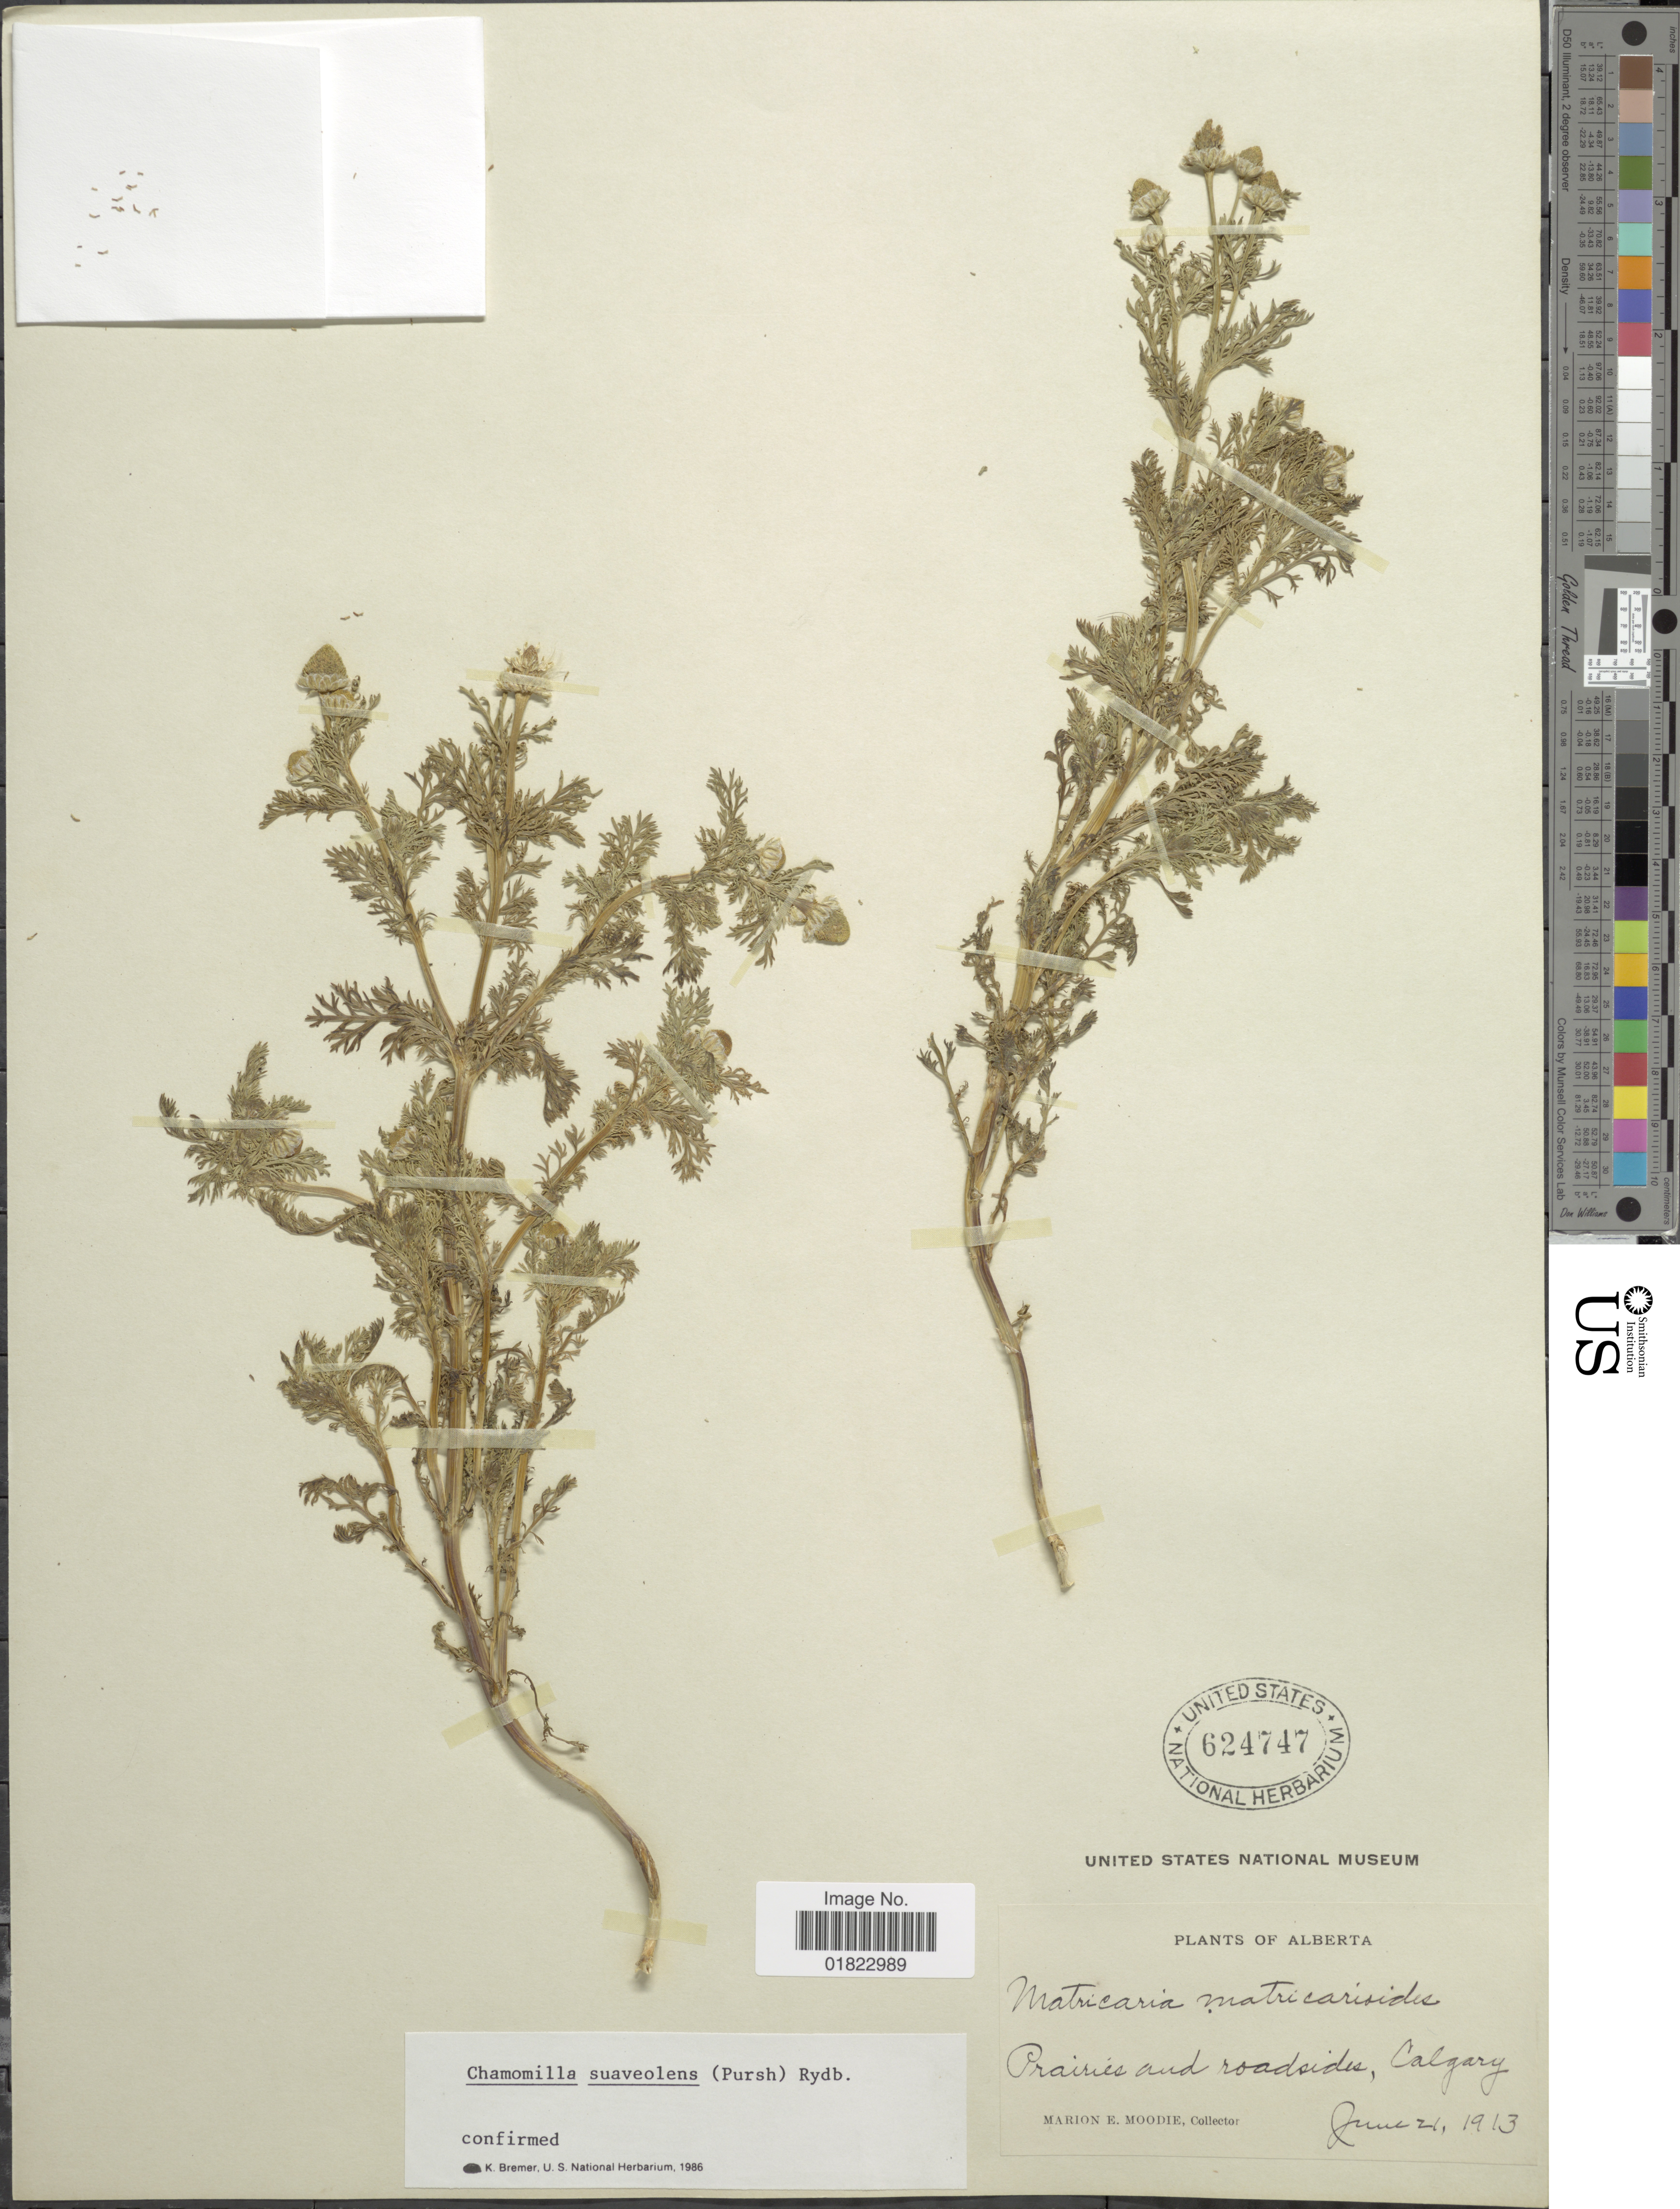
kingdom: Plantae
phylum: Tracheophyta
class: Magnoliopsida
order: Asterales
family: Asteraceae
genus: Matricaria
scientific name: Matricaria matricarioides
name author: (Less.) Porter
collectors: M. E. Moodie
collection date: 1913-06-21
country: Canada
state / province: Alberta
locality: Alberta. Prairies and roadsides, Calgary.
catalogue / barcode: US 624747